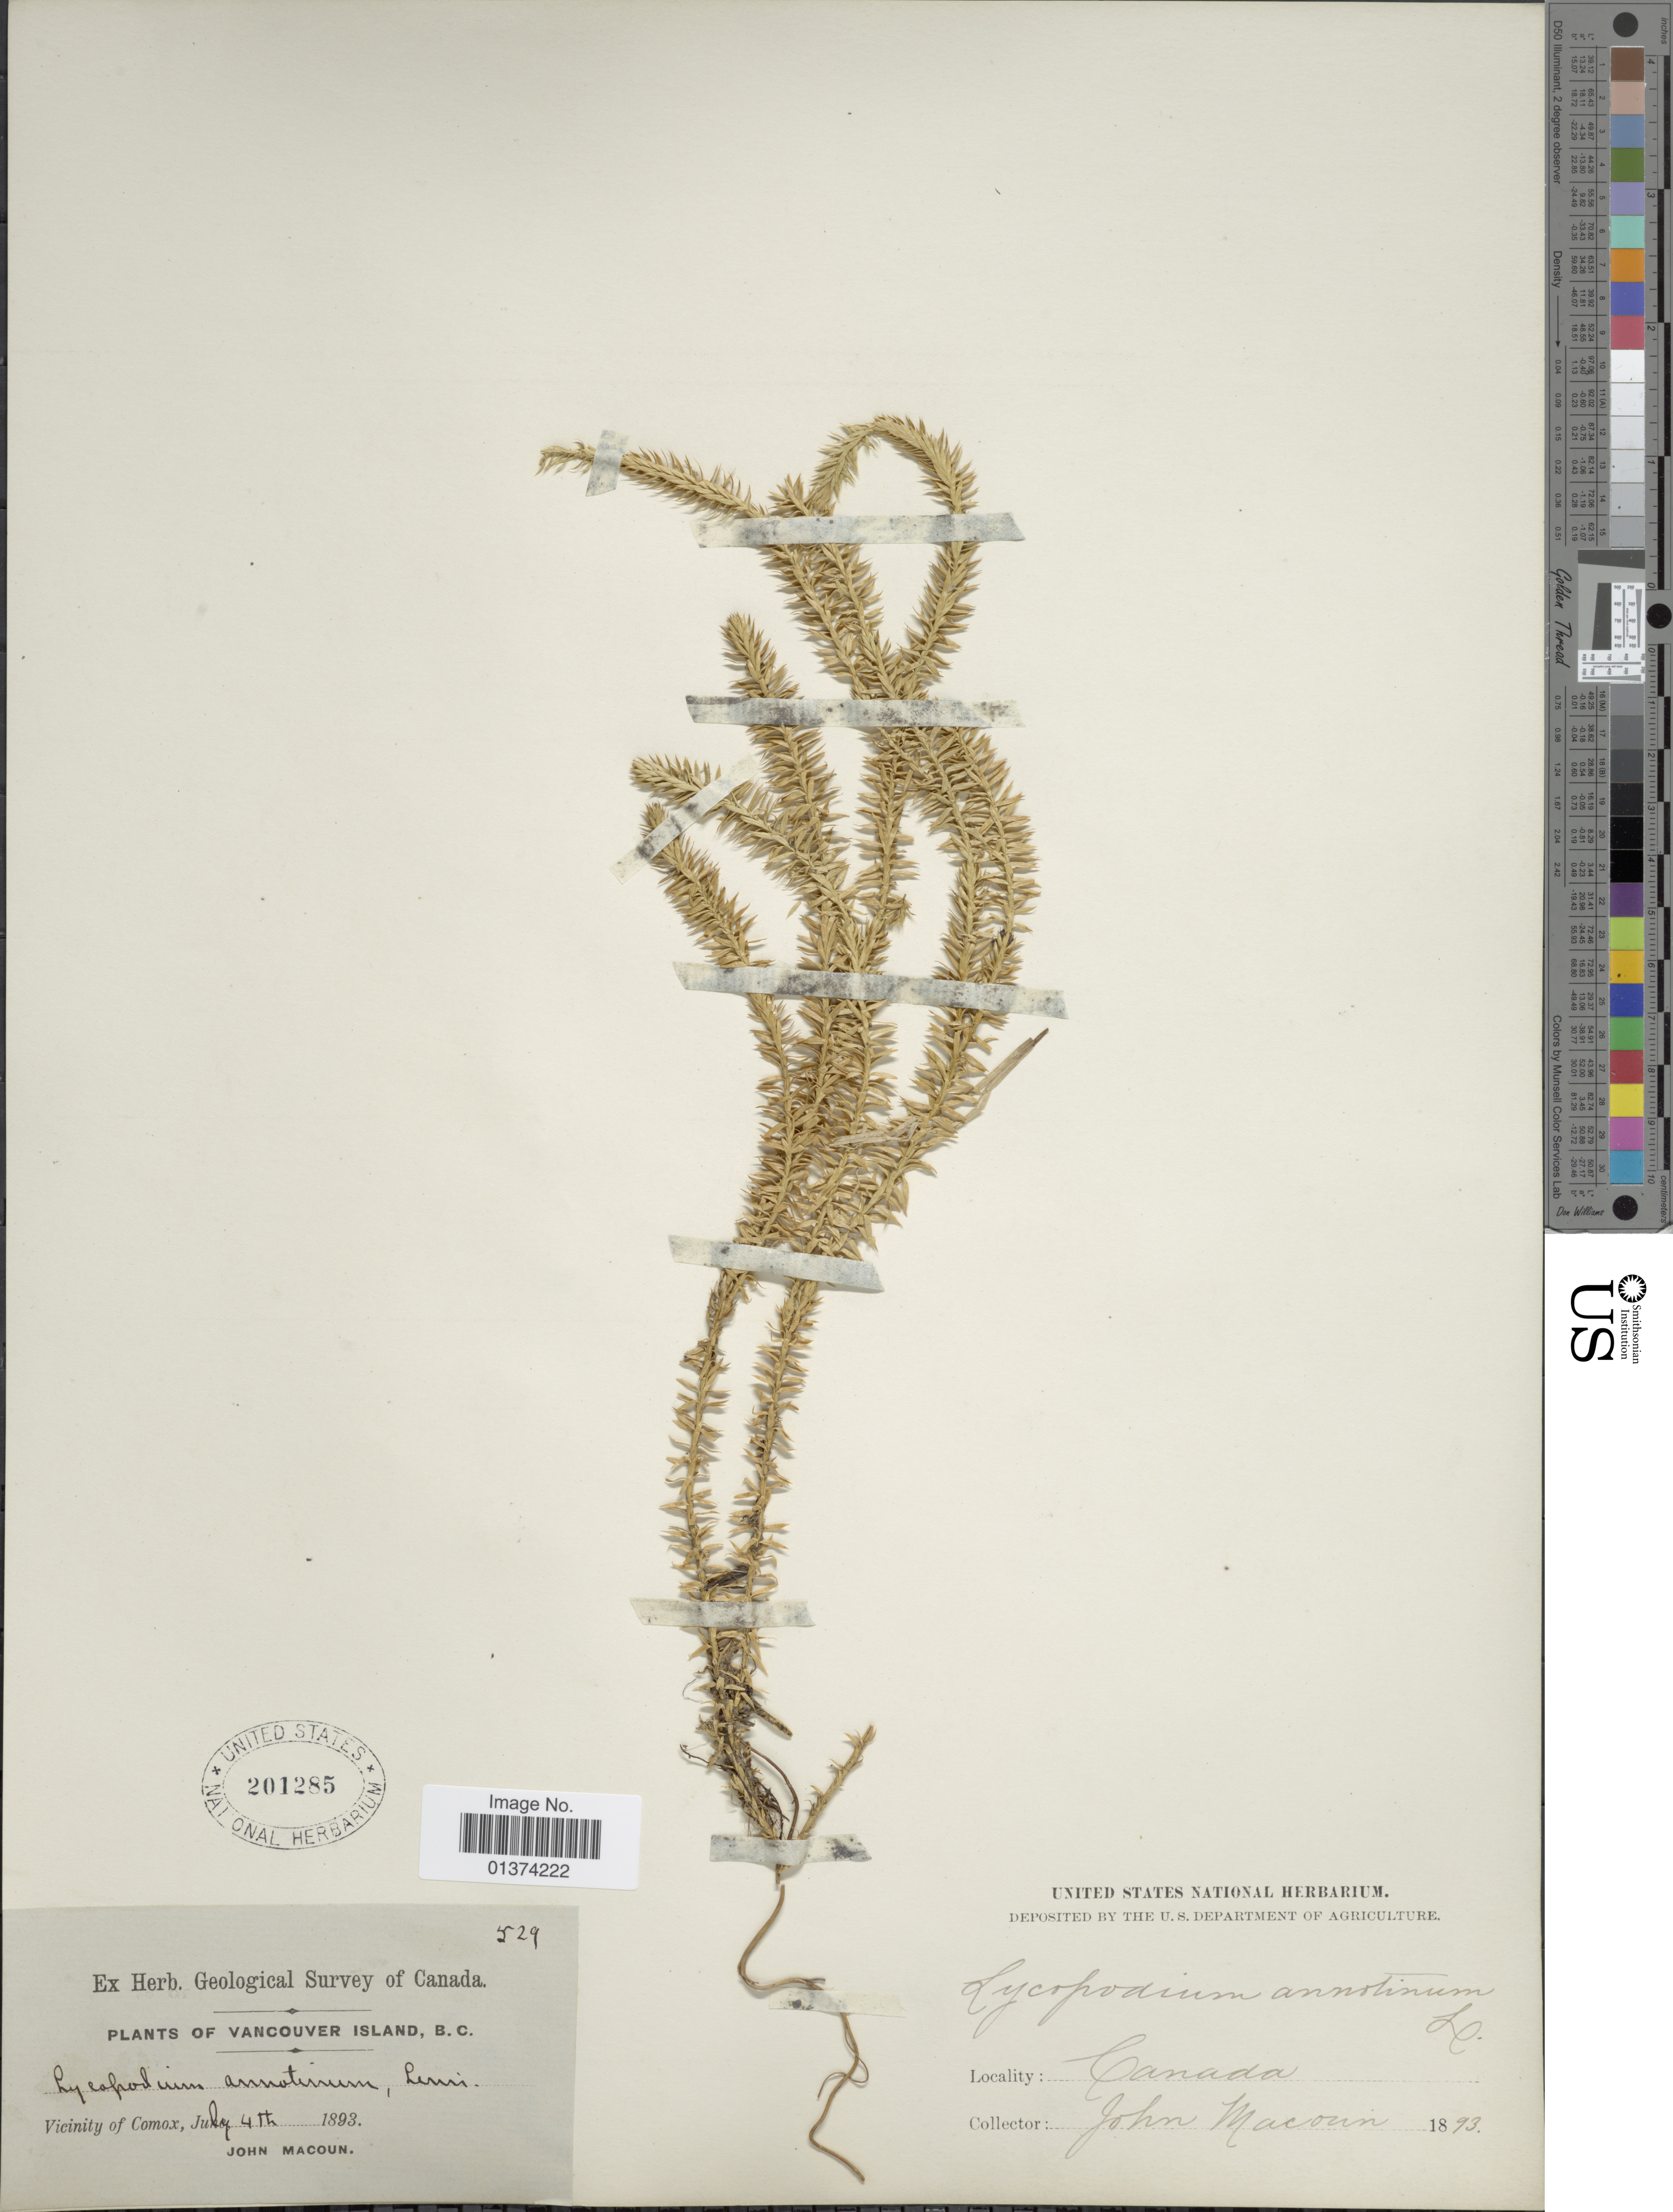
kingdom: Plantae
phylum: Tracheophyta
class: Lycopodiopsida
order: Lycopodiales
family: Lycopodiaceae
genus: Spinulum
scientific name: Spinulum annotinum subsp. annotinum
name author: (L.) A. Haines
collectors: J. Macoun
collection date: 1893-07-04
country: Canada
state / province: British Columbia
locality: Vancouver Island, B.C., Vicinity of Comox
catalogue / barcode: US 201285